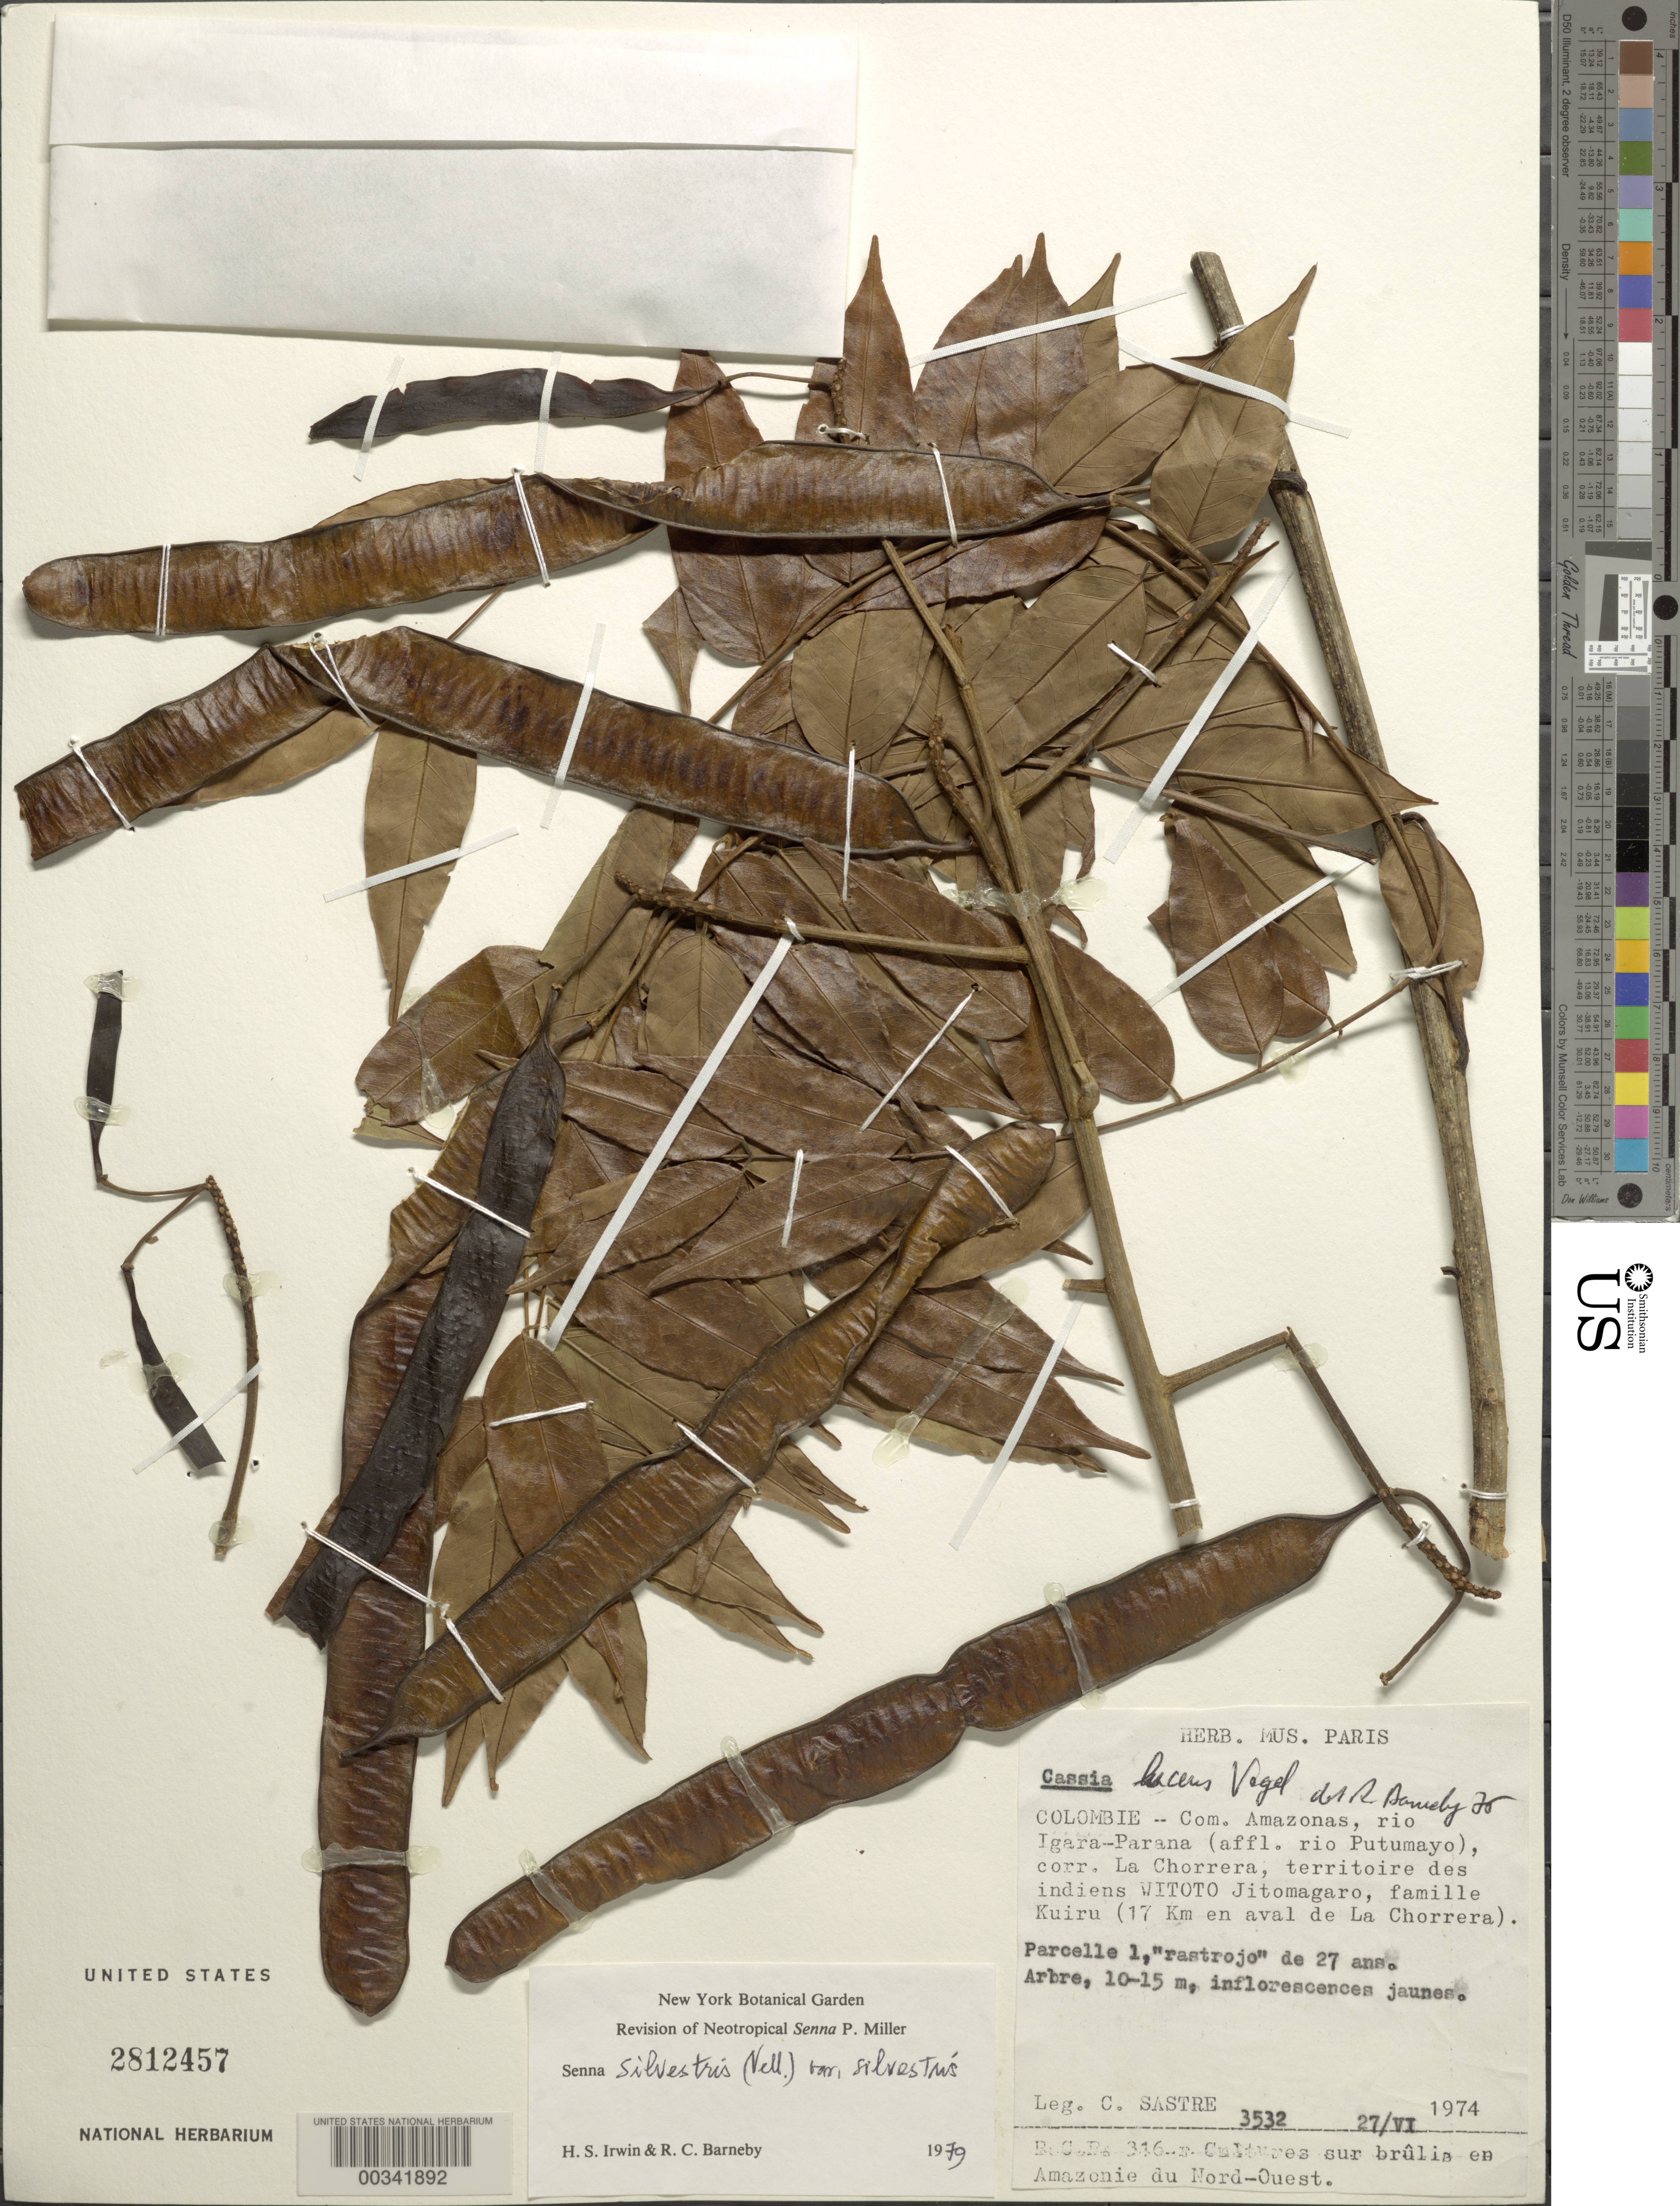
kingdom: Plantae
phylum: Tracheophyta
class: Magnoliopsida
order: Fabales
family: Fabaceae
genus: Senna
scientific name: Senna silvestris var. silvestris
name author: (Vell.) H.S. Irwin & Barneby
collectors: C. H. L. Sastre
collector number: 3532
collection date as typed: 27 Jun 1974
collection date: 1974-06-27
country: Colombia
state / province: Amazônas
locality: Rio Igara Paraná, affl. Rio Putumayo, corr. La Chorrera, 17 km en Aval de La Chorrera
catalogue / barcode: US 2812457